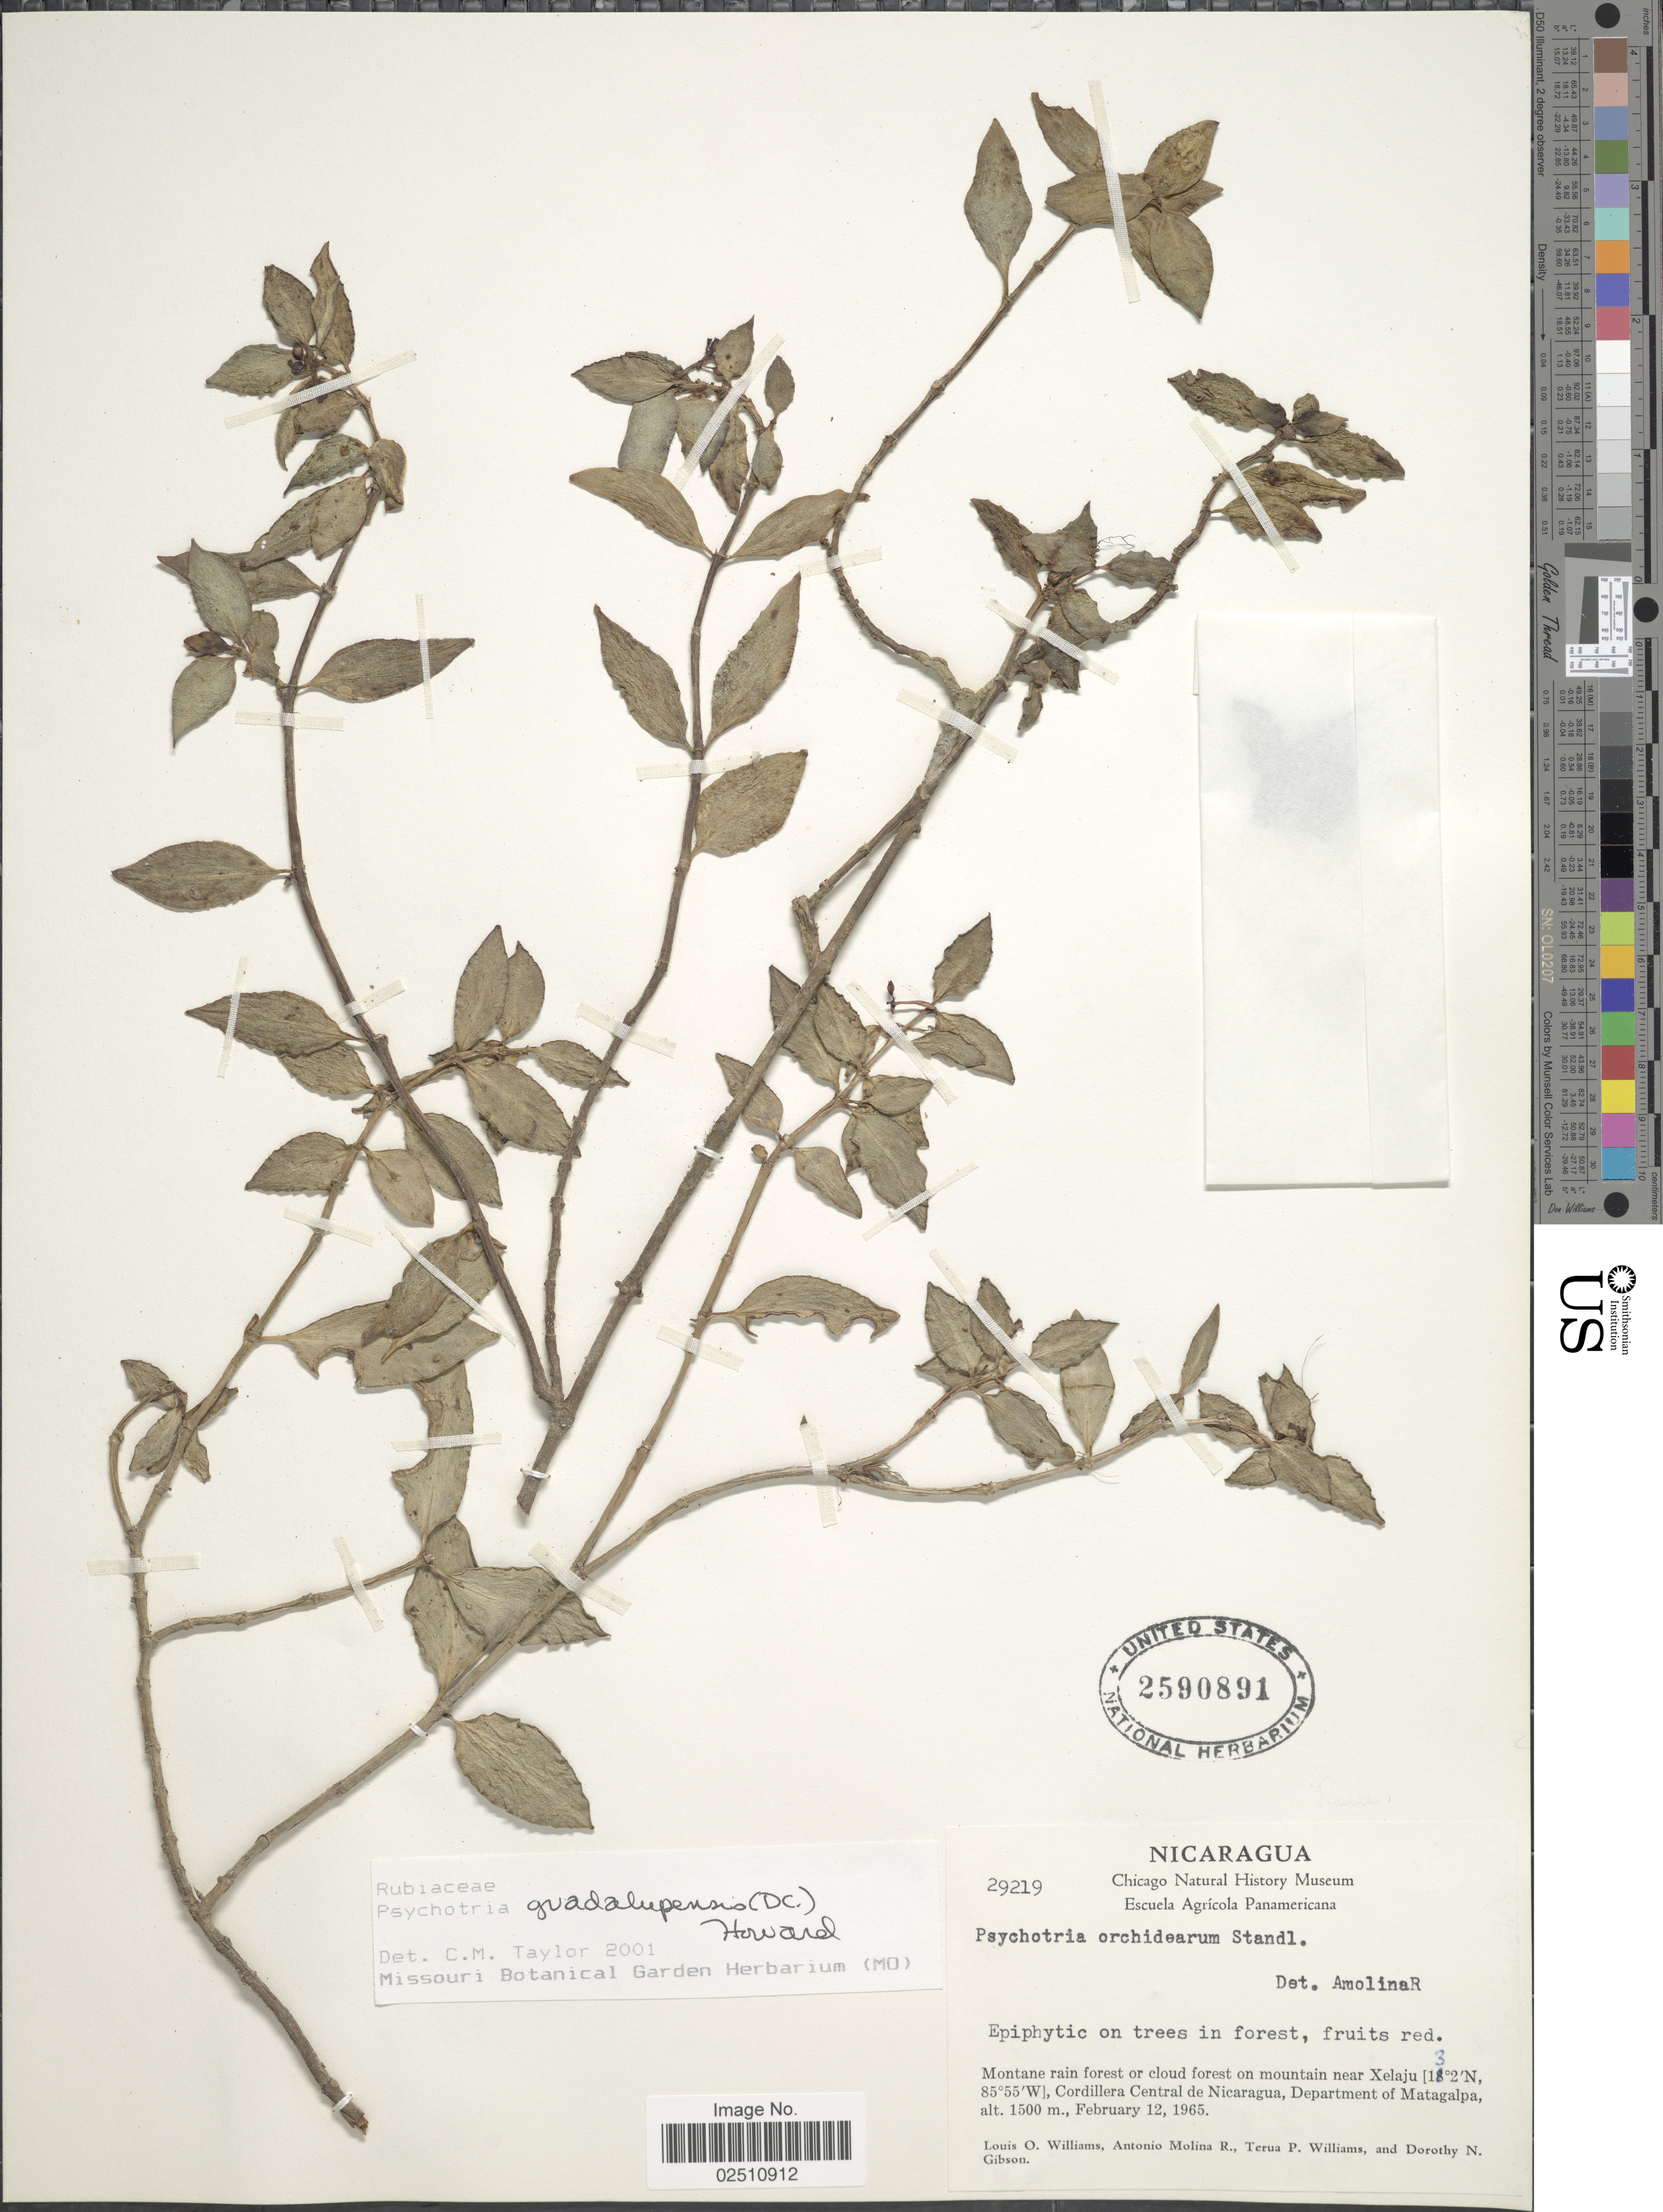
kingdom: Plantae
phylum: Tracheophyta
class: Magnoliopsida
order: Gentianales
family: Rubiaceae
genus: Psychotria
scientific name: Psychotria guadalupensis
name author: (DC.) R.A. Howard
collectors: L. O. Williams, A. Molina R., T. P. Williams & D. N. Gibson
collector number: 29219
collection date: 1965-02-12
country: Nicaragua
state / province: Matagalpa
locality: Montane rain forest or cloud forest on mountain near Xelaju, Cordillera Central de Nicaragua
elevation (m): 1500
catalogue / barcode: US 2590891